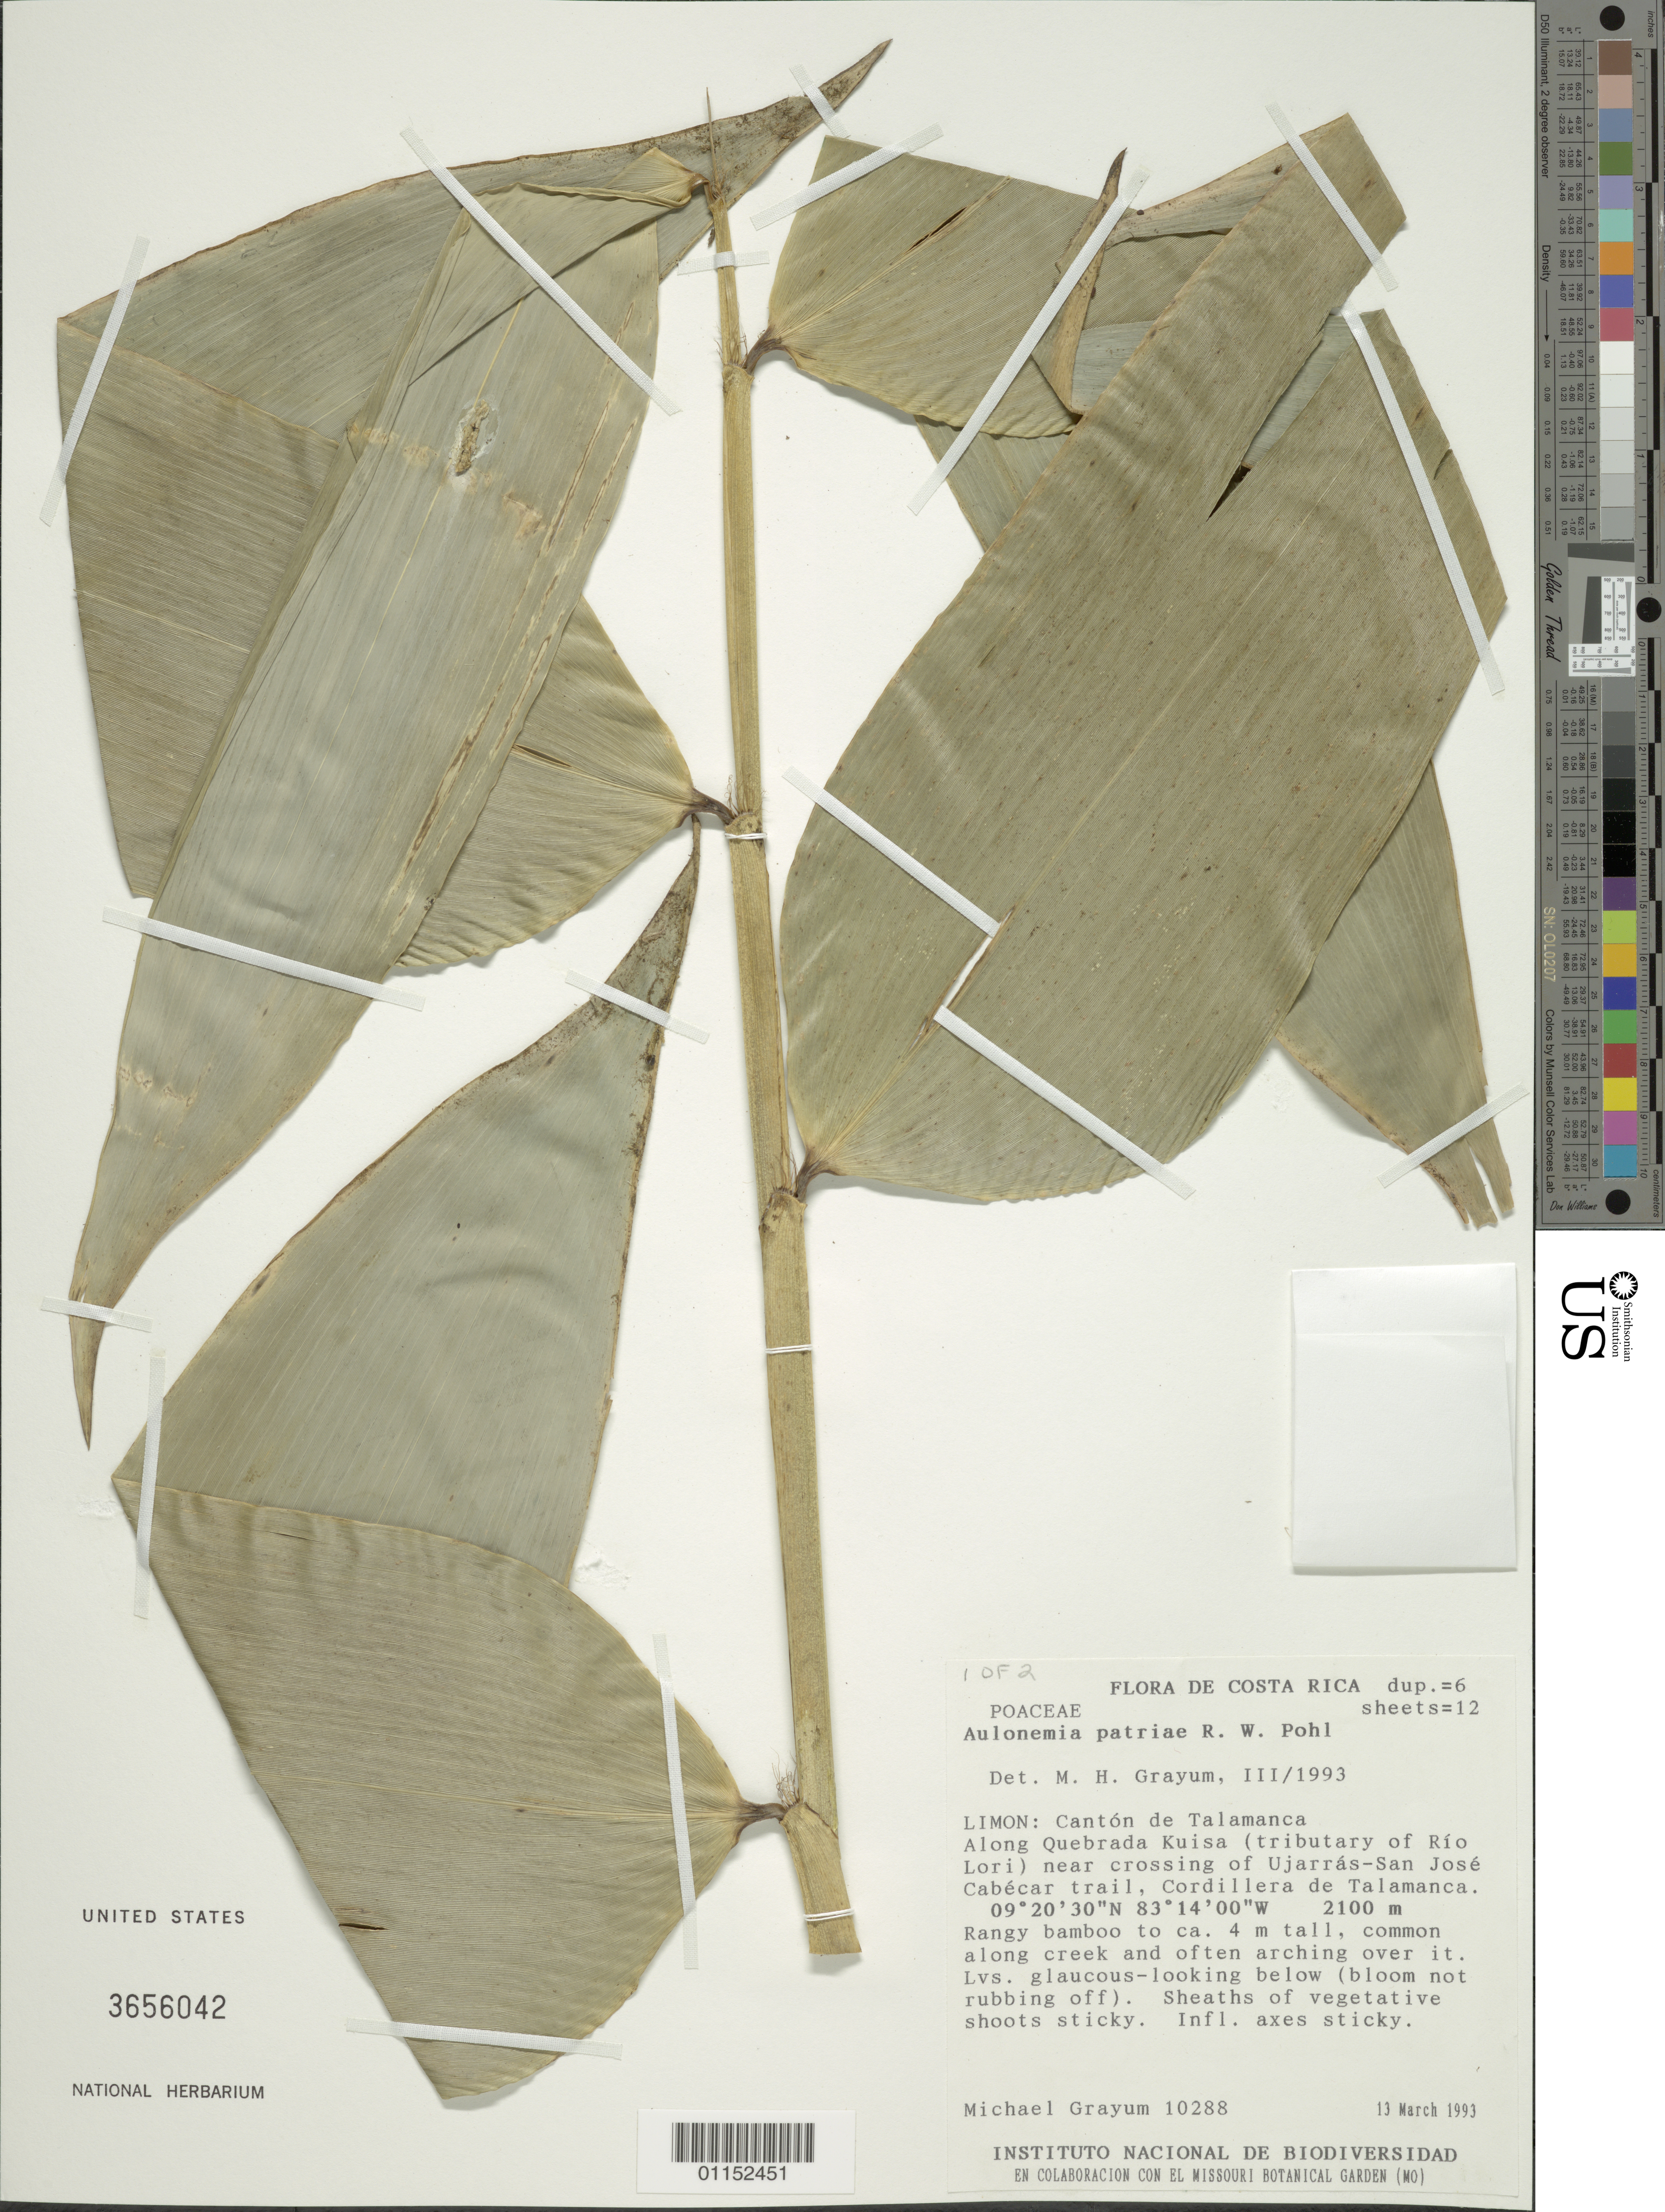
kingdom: Plantae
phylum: Tracheophyta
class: Liliopsida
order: Poales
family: Poaceae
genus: Aulonemia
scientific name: Aulonemia patriae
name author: R.W. Pohl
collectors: M. H. Grayum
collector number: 10288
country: Costa Rica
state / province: Limon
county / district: Talamanca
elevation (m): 2100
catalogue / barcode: US 3656042